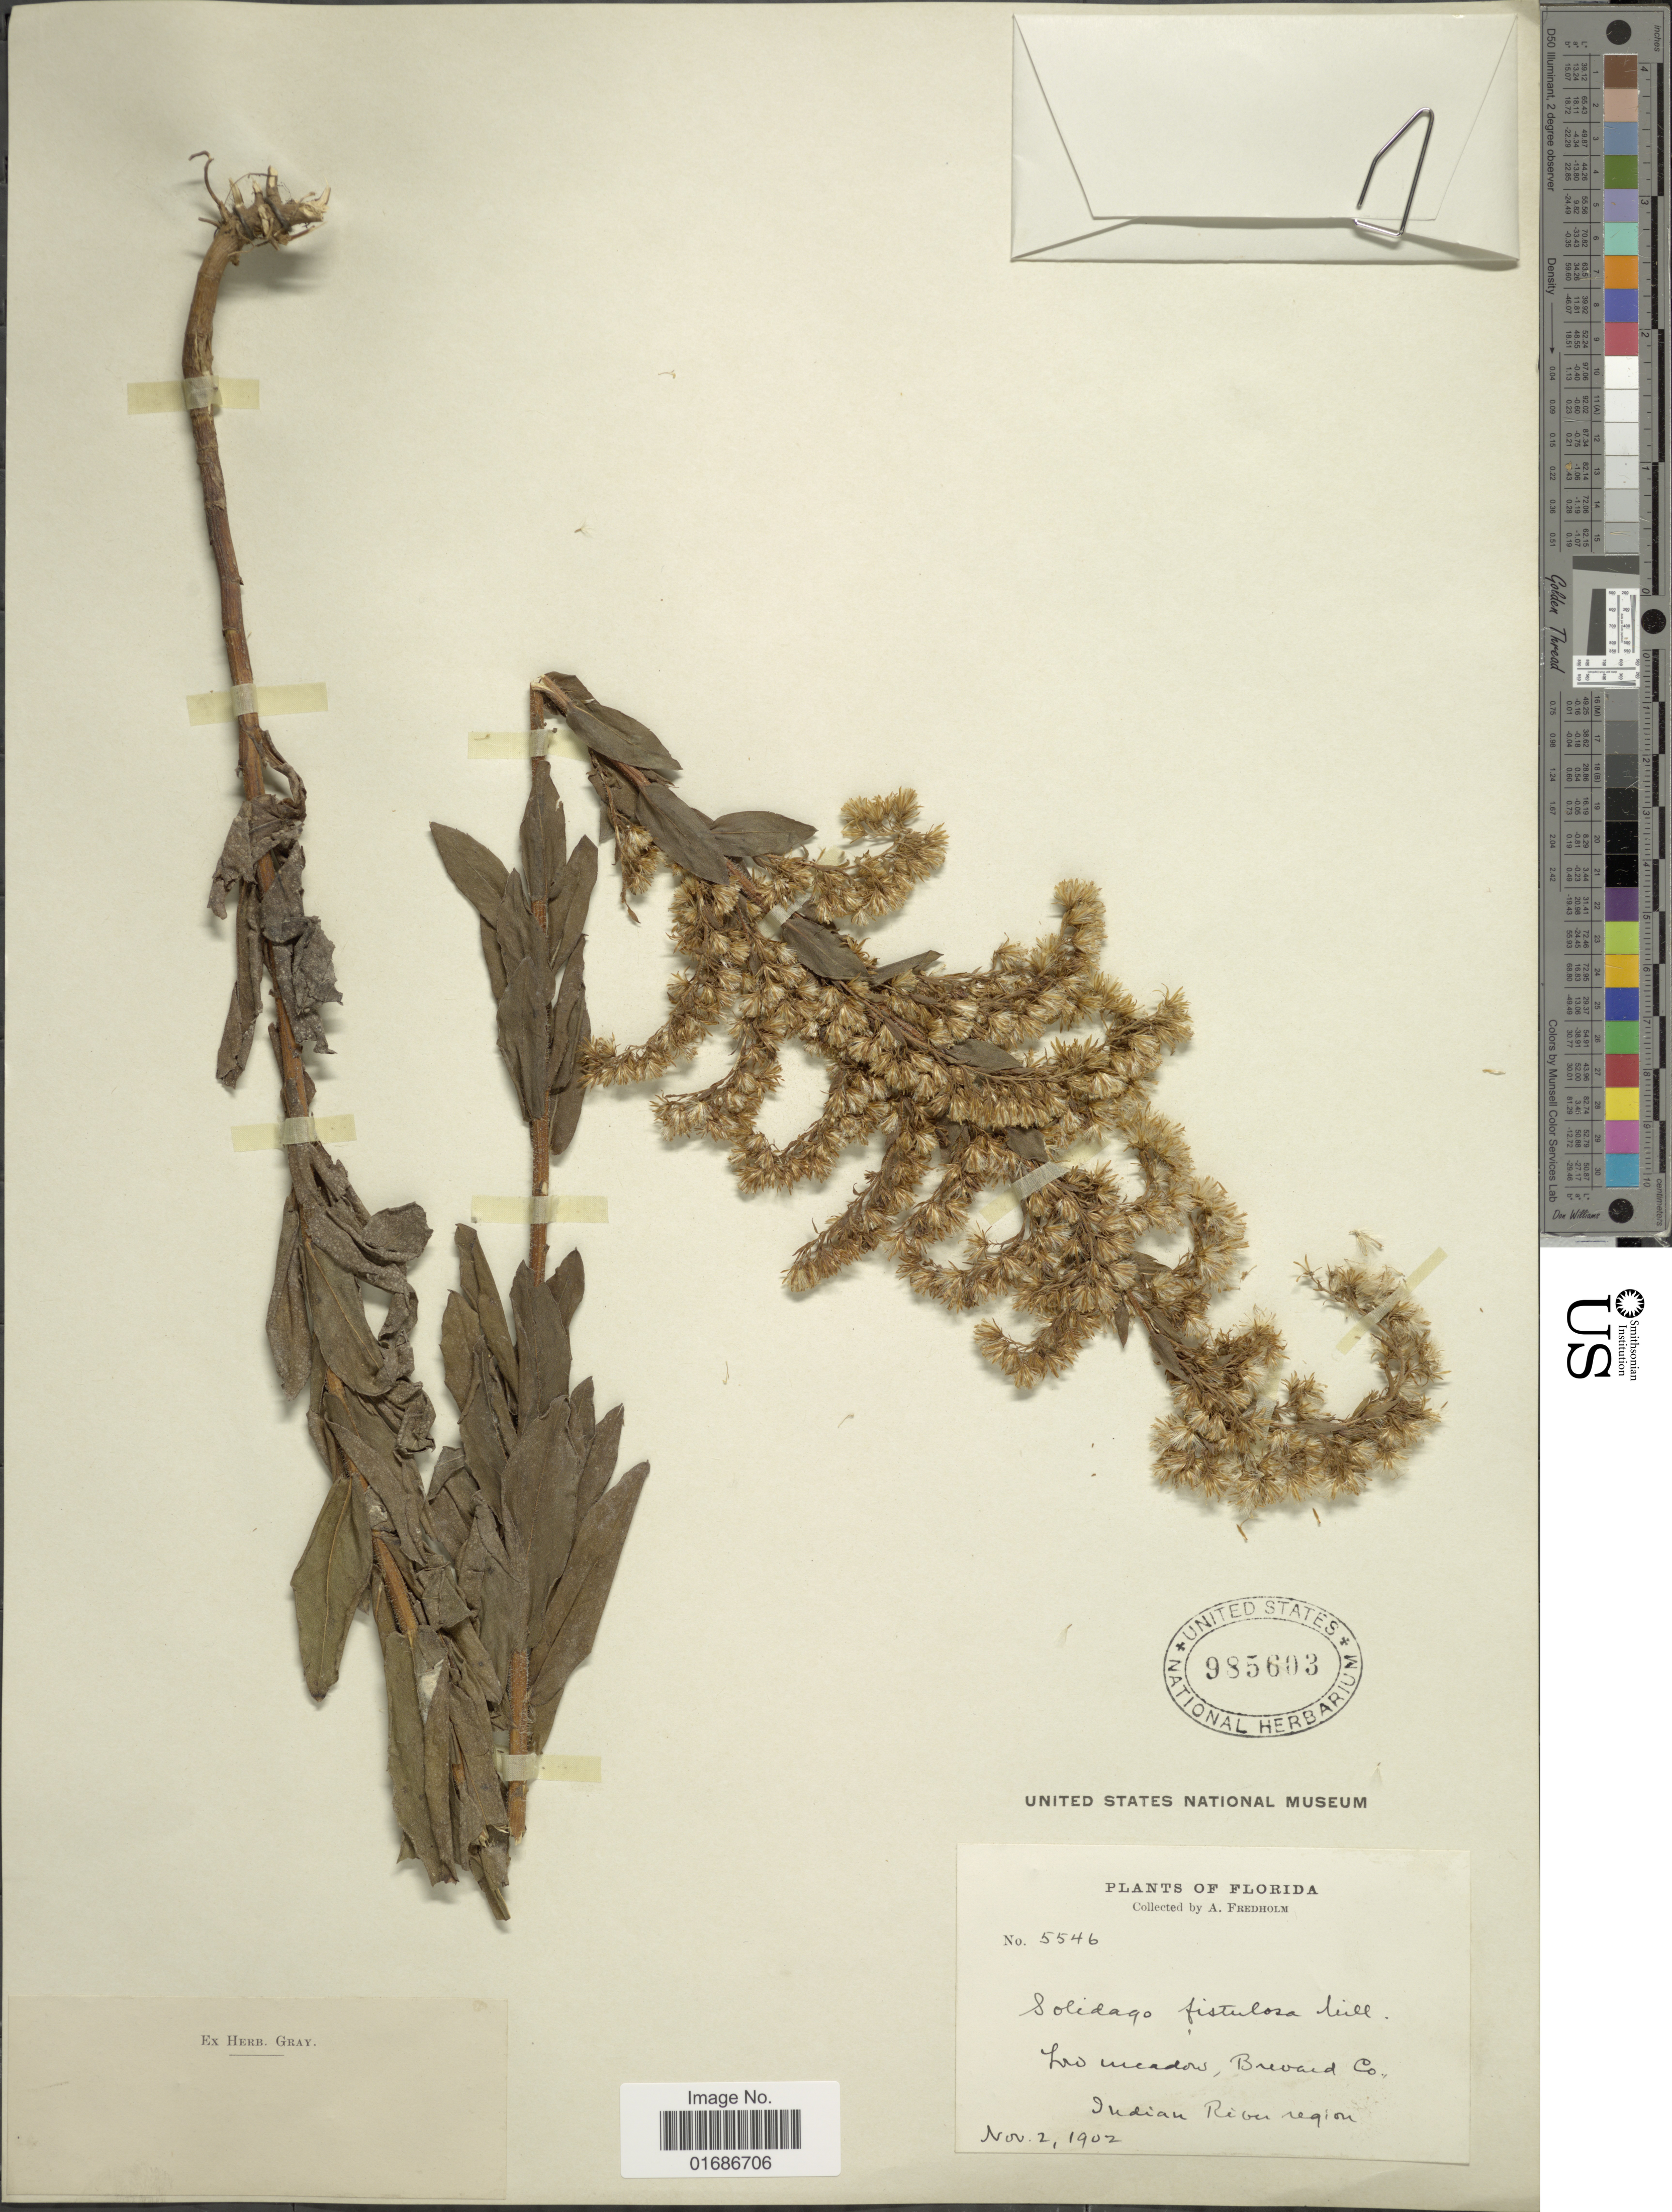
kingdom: Plantae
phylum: Tracheophyta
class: Magnoliopsida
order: Asterales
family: Asteraceae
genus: Solidago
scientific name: Solidago fistulosa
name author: Mill.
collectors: A. Fredholm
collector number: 5546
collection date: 1902-11-02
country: United States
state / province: Florida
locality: Low meadow, Brevard Co., Indian River region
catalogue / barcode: US 985603